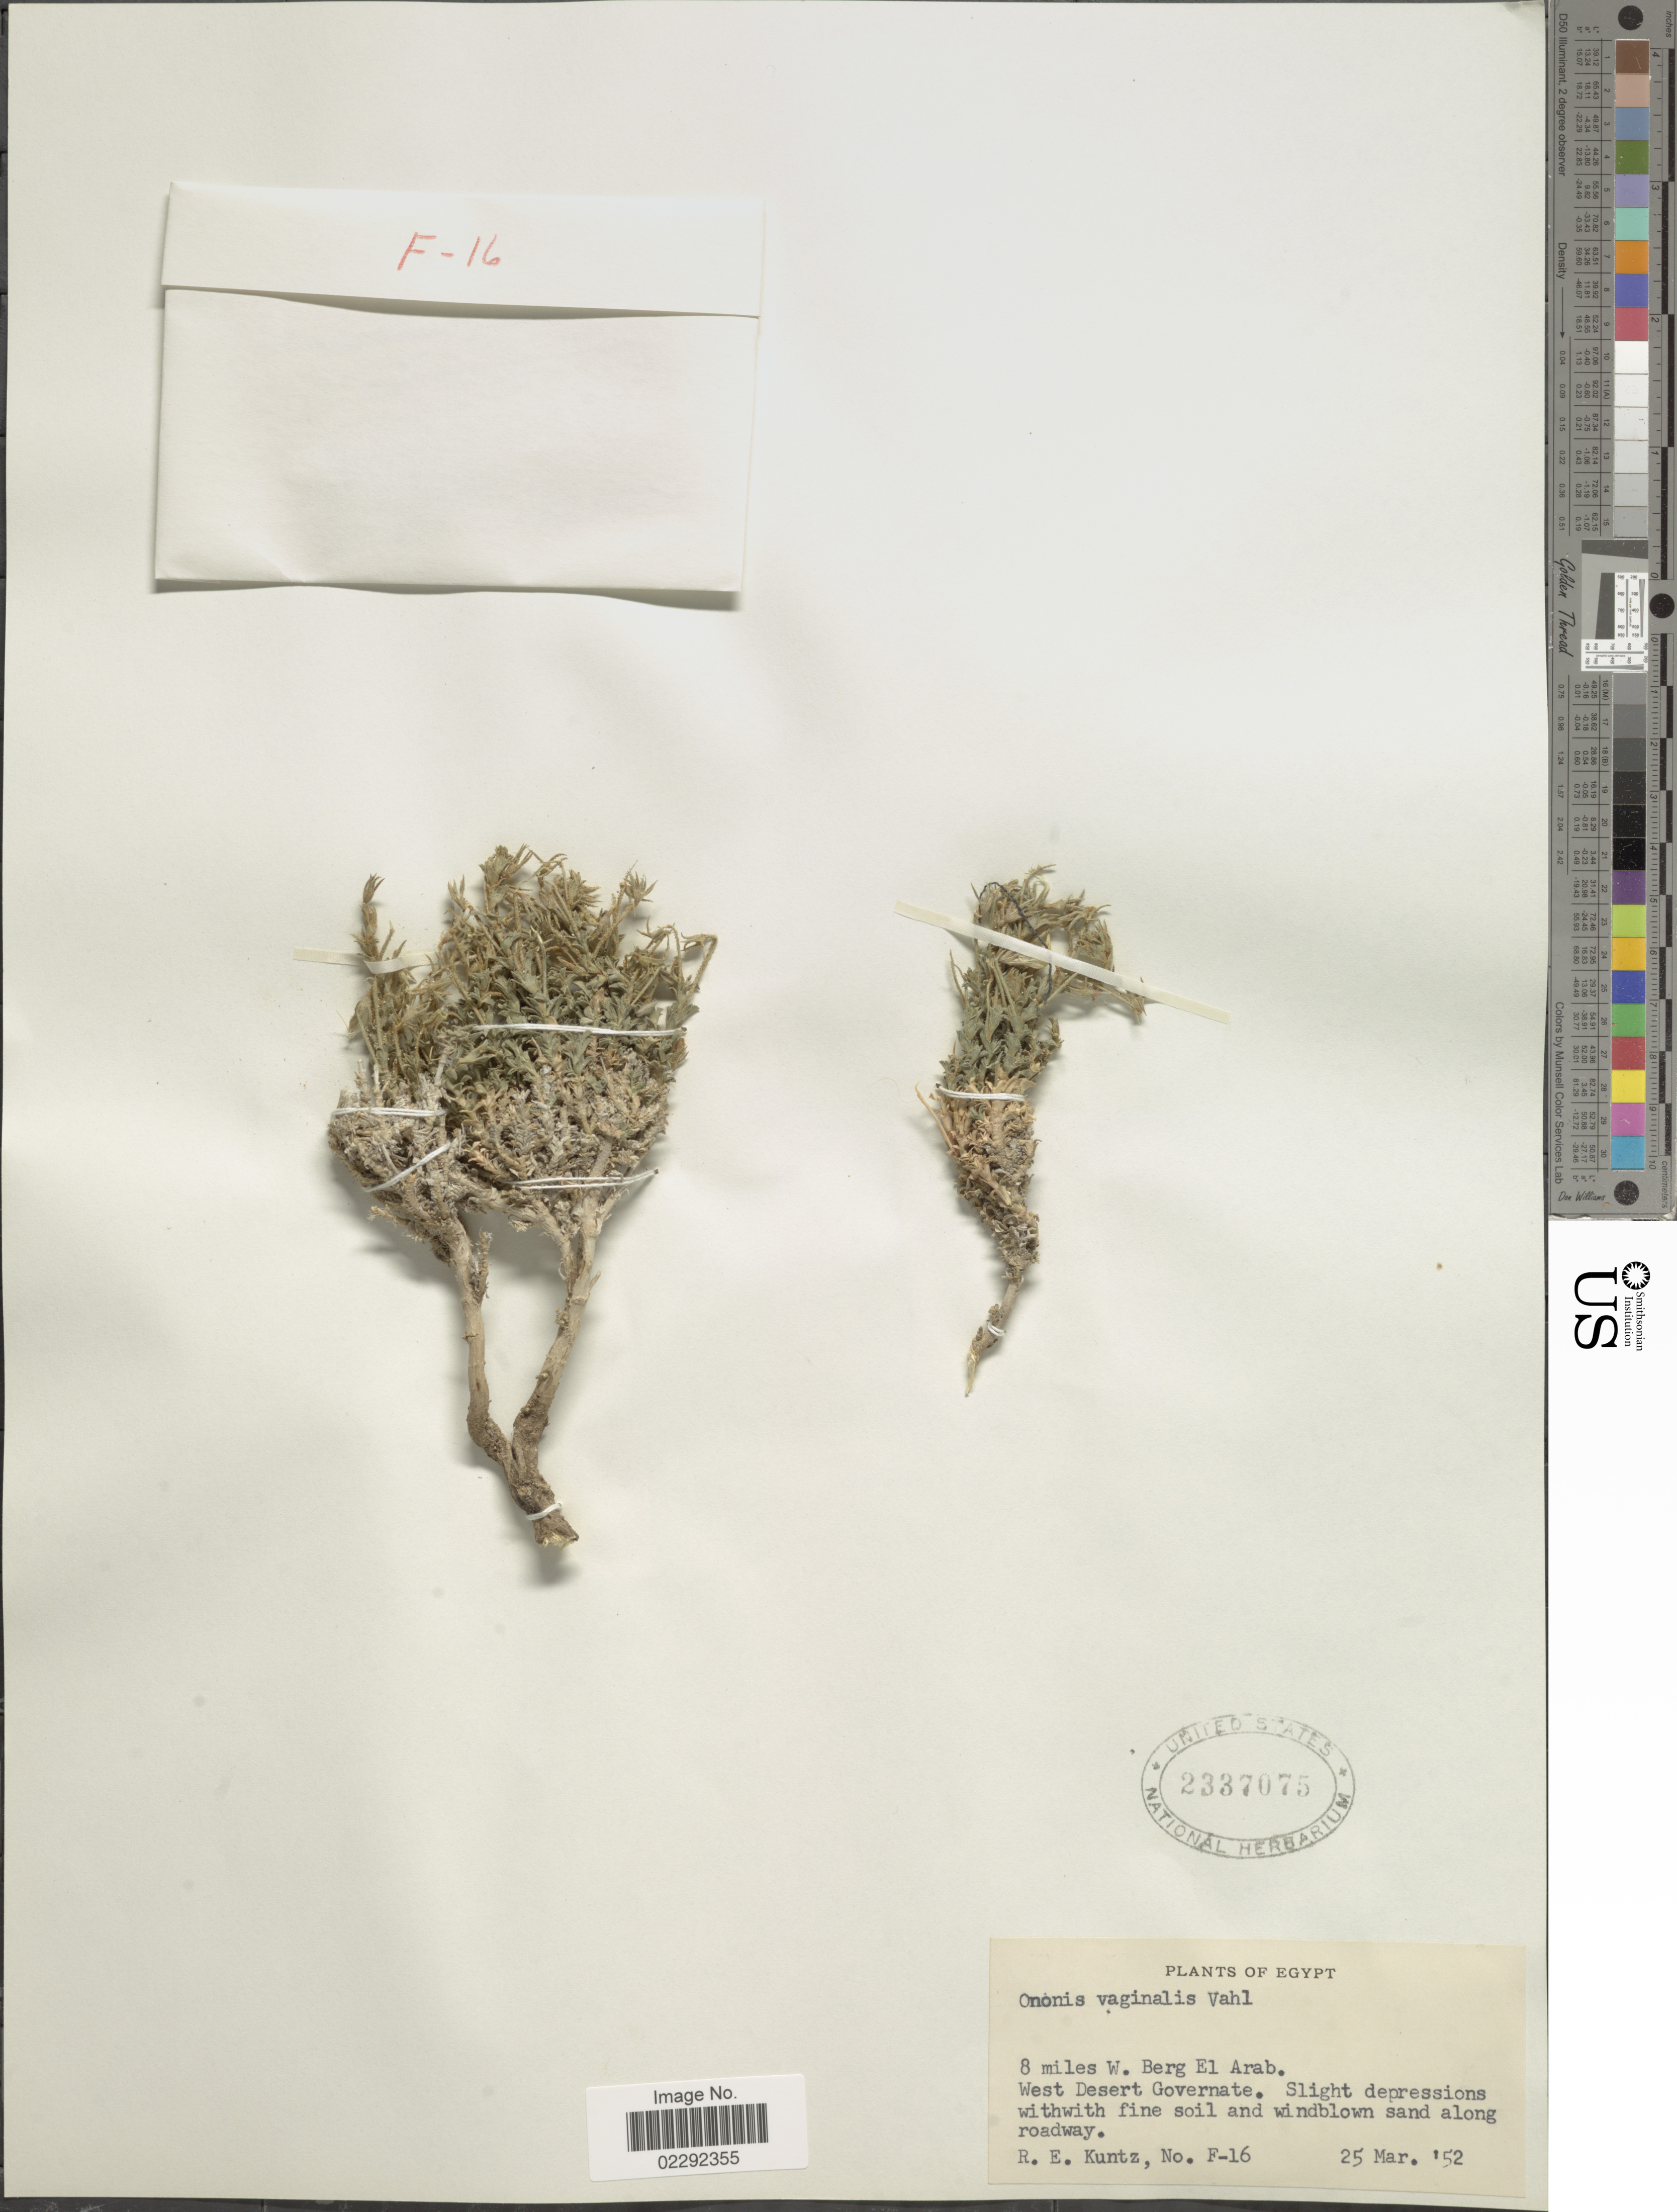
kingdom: Plantae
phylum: Tracheophyta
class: Magnoliopsida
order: Fabales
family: Fabaceae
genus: Ononis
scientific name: Ononis vaginalis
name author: Vahl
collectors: R. E. Kuntz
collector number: F-16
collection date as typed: Transcribed d/m/y: 25/3/52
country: Egypt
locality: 8 miles W. Berg El Arab. West Desert Governate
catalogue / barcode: US 2337075